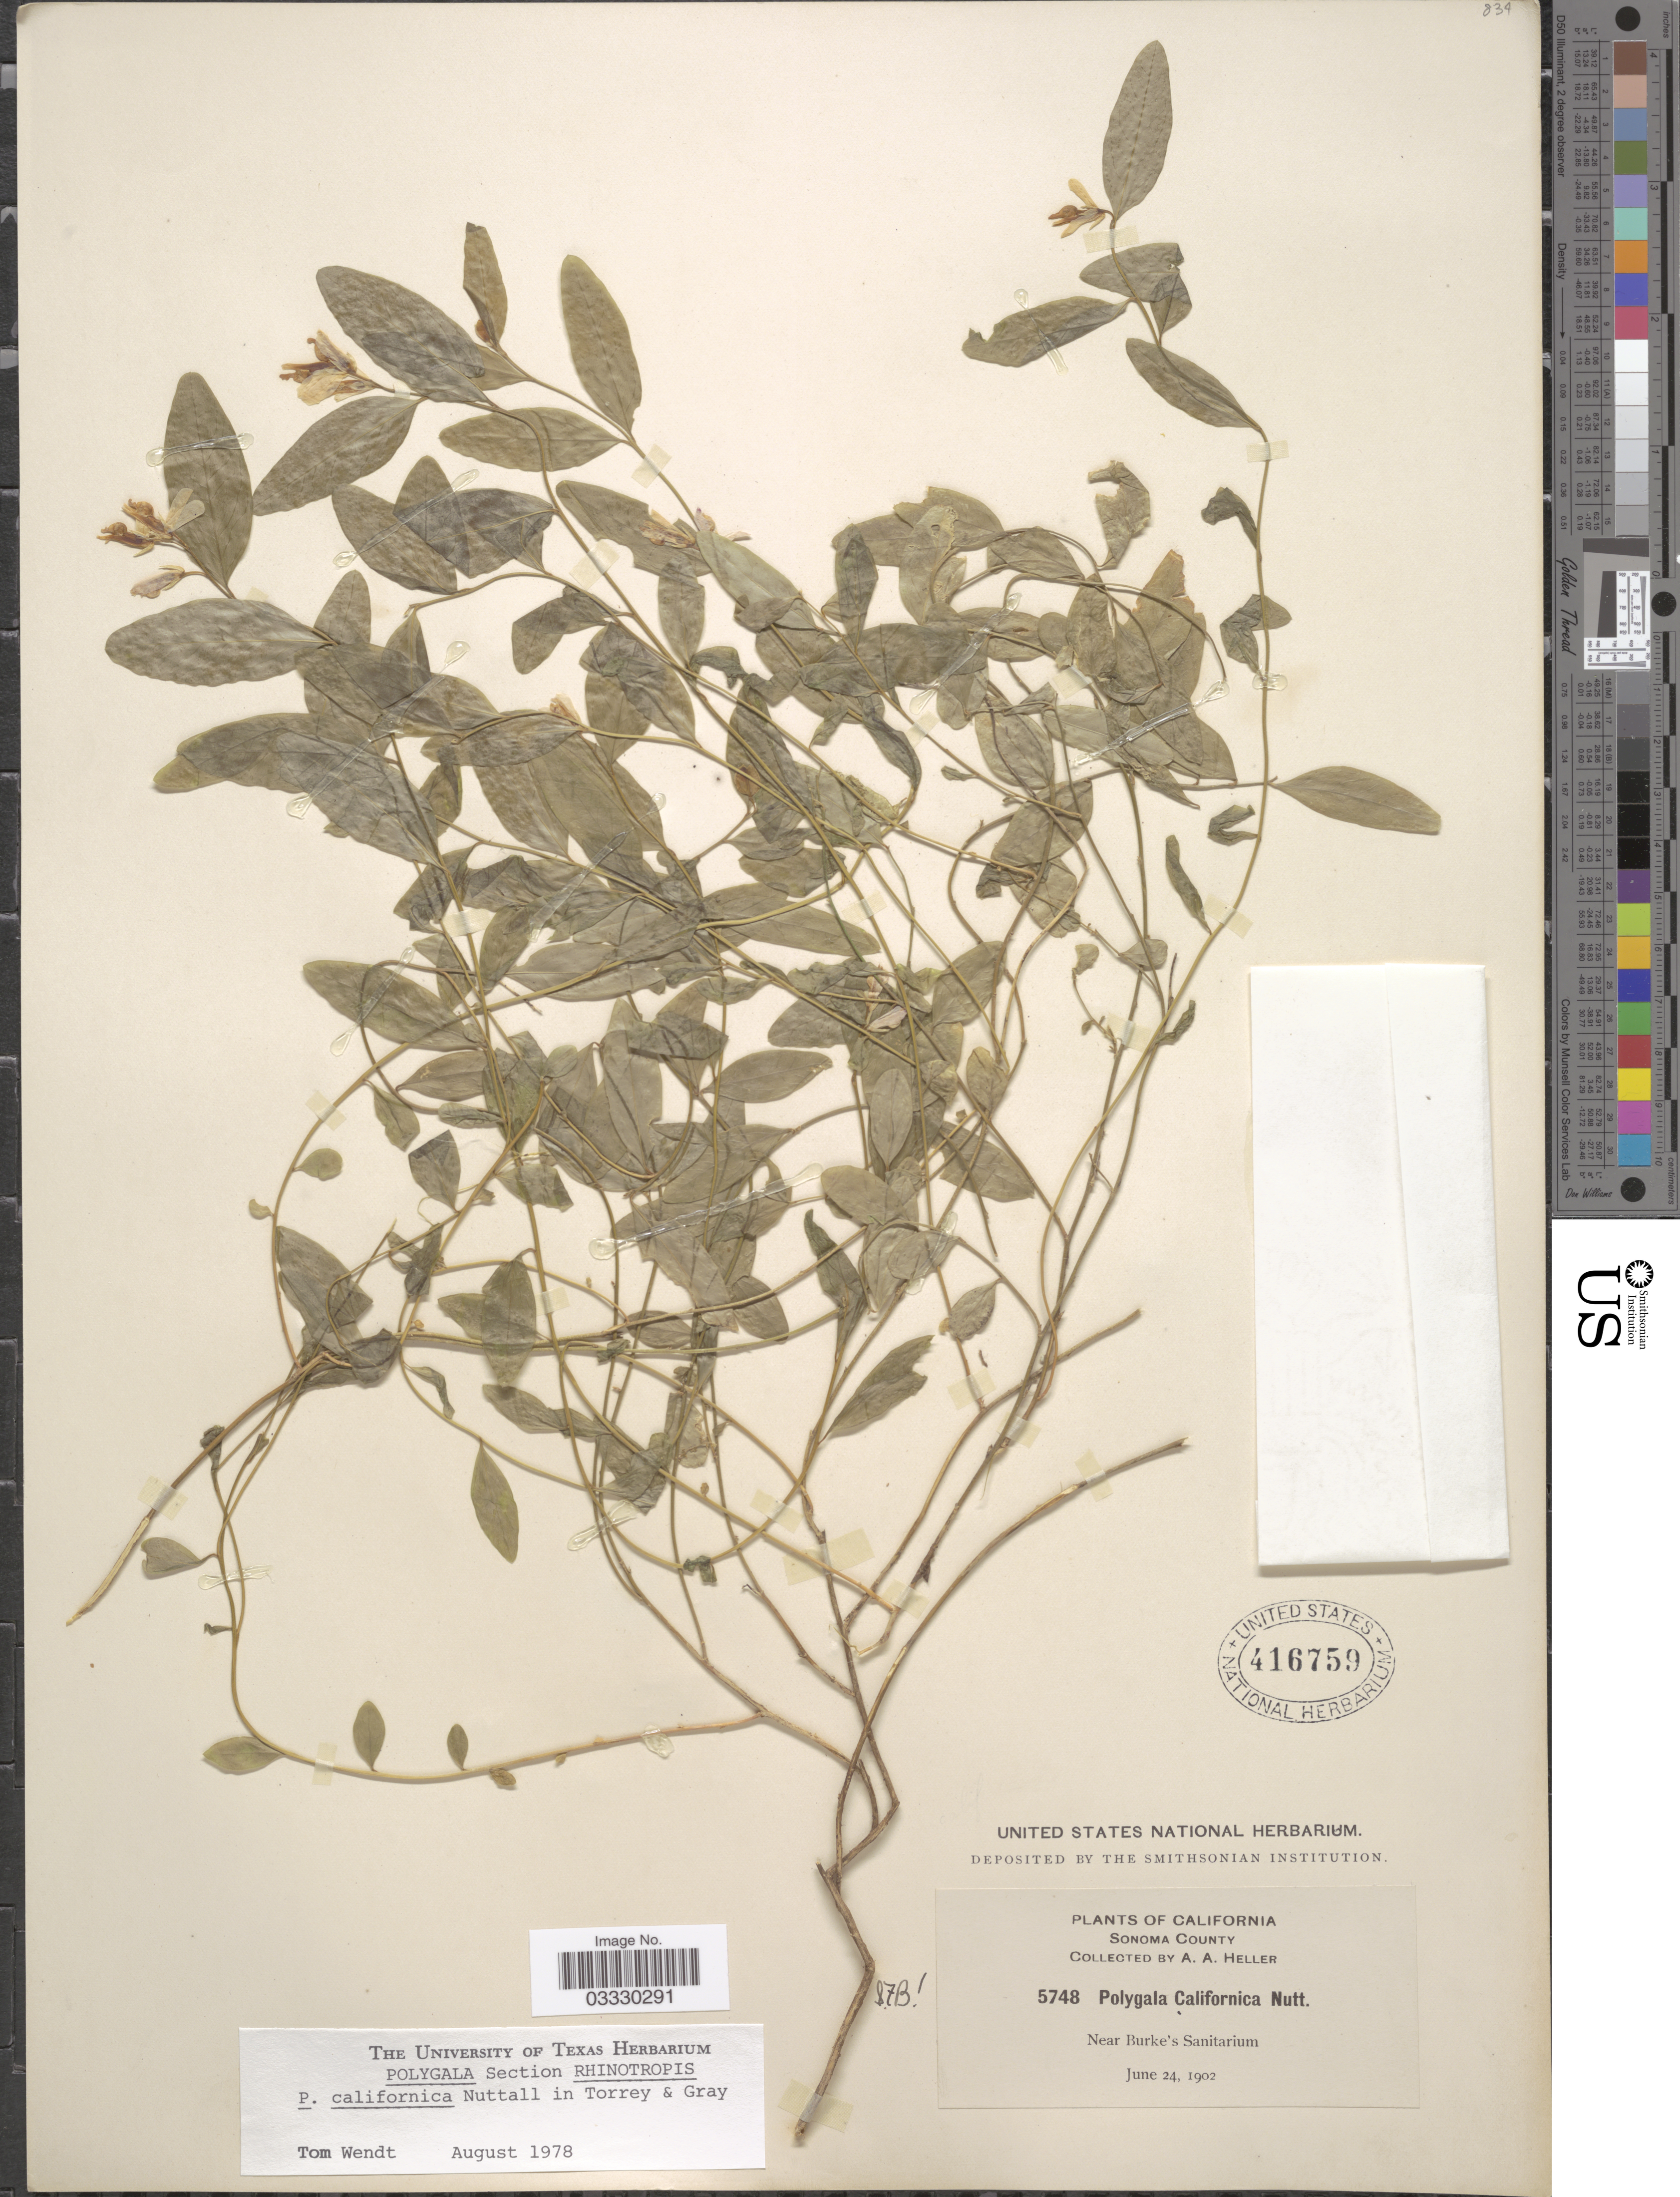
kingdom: Plantae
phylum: Tracheophyta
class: Magnoliopsida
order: Fabales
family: Polygalaceae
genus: Rhinotropis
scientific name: Rhinotropis californica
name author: (Nutt.) J.R. Abbott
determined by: Strong, Mark T., (BOT), Smithsonian Institution - National Museum of Natural History (UNITED STATES)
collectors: A. A. Heller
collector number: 5748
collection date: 1902-06-24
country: United States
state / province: California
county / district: Sonoma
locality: Sonoma County. Near Burke's Sanitarium.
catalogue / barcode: US 416759